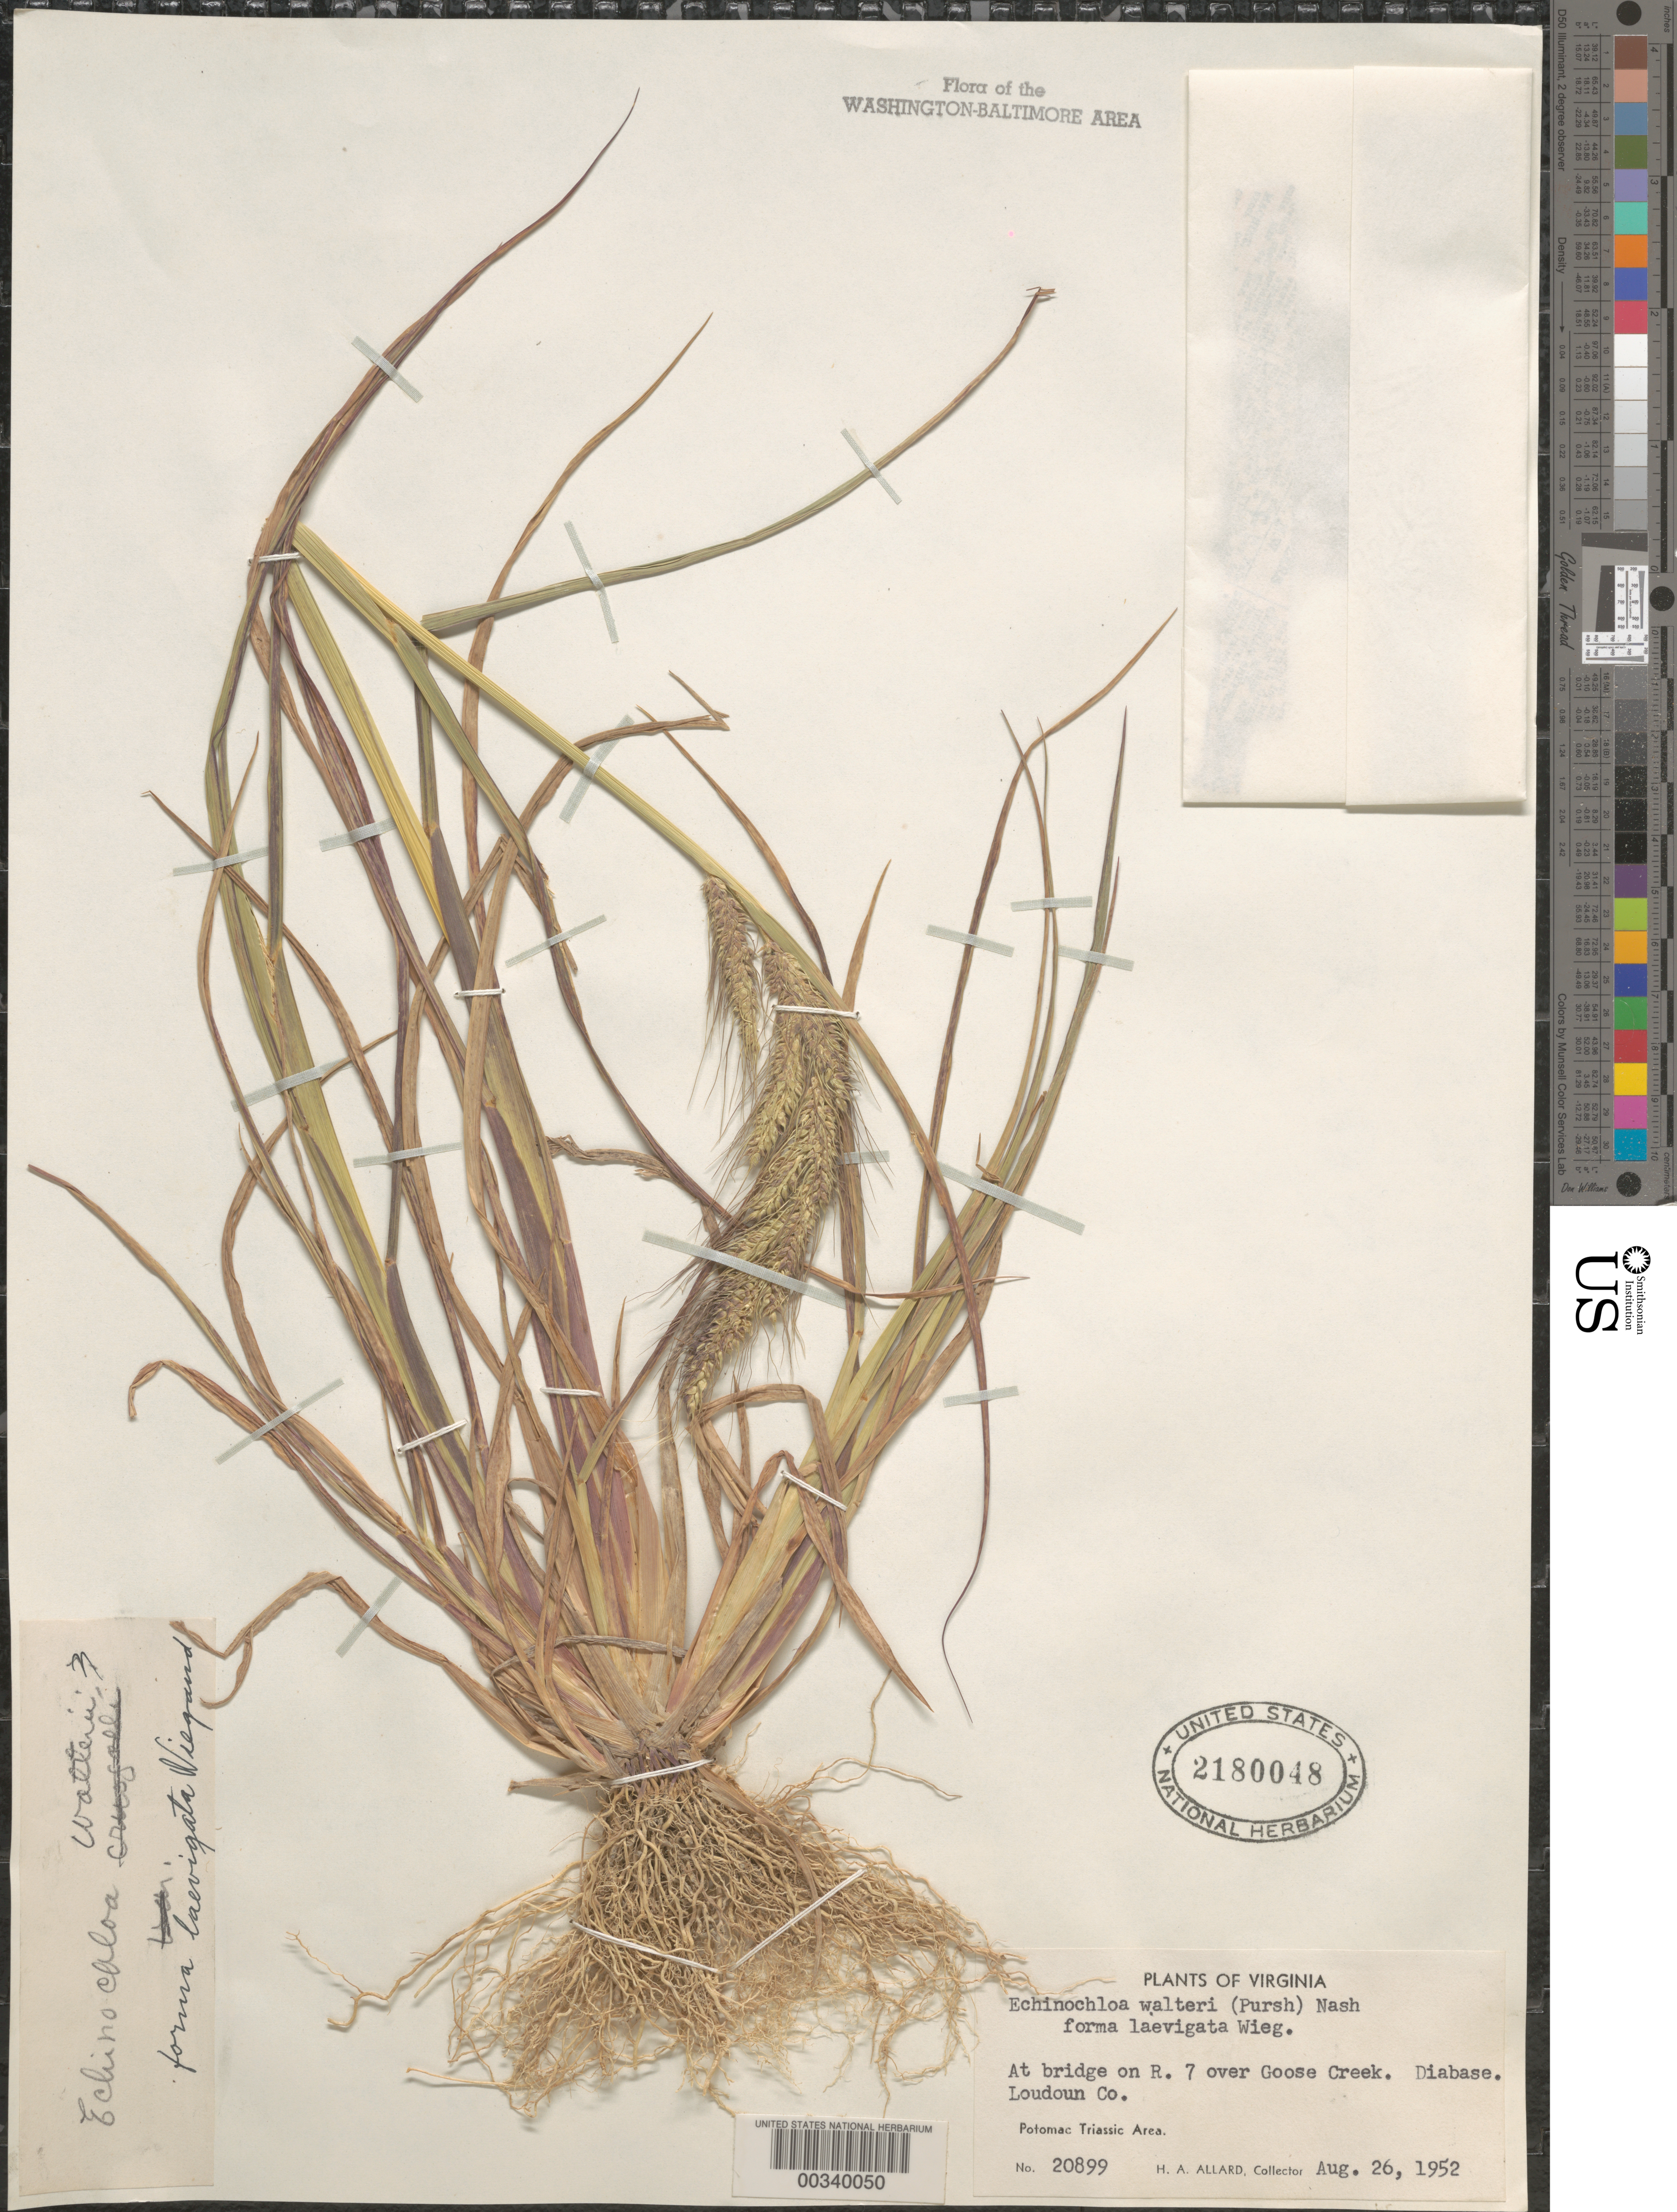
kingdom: Plantae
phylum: Tracheophyta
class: Liliopsida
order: Poales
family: Poaceae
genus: Echinochloa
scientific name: Echinochloa walteri f. laevigata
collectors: H. A. Allard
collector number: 20899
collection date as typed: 26 Aug 1952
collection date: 1952-08-26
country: United States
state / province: Virginia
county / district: Loudoun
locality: Route 7, Goose Creek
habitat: At bridge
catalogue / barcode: US 2180048